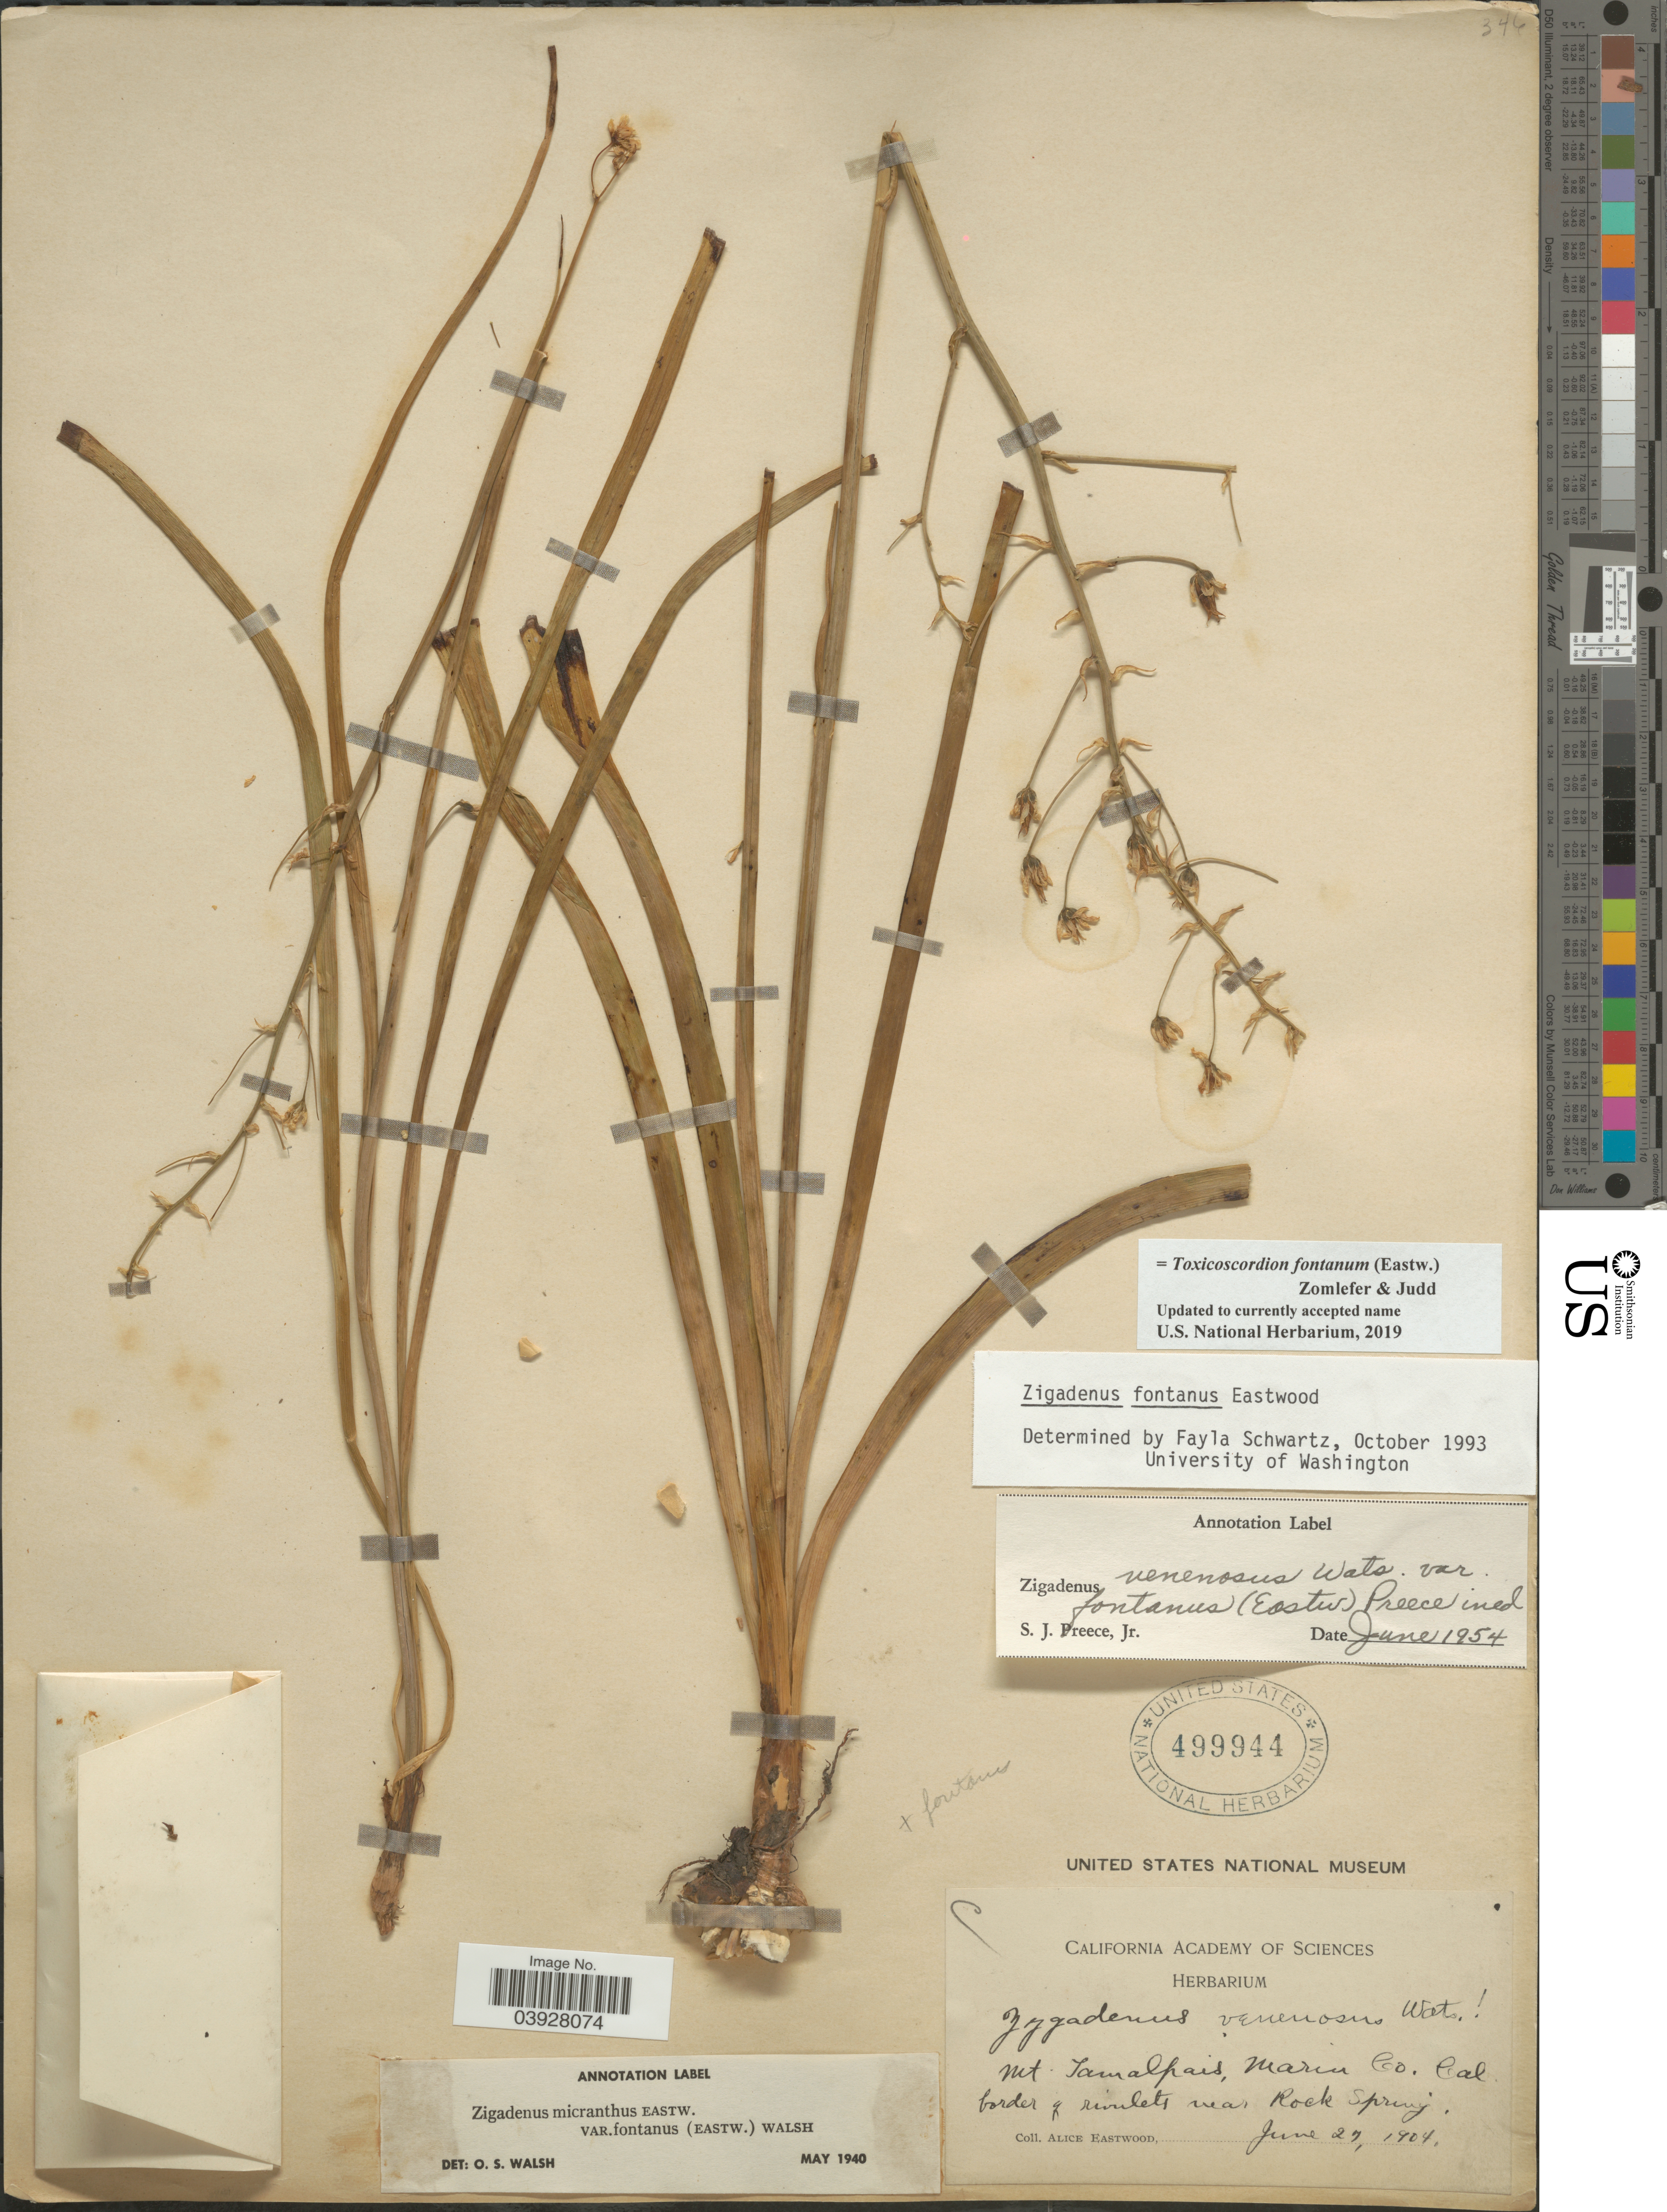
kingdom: Plantae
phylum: Tracheophyta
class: Liliopsida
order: Liliales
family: Melanthiaceae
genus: Toxicoscordion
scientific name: Toxicoscordion fontanum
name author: (Eastw.) Zomlefer & Judd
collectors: A. Eastwood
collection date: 1904-06-27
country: United States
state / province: California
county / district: Marin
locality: Mt. Tamalpais, Marin Co. Border of rivulets near Rock Spring.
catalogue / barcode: US 499944